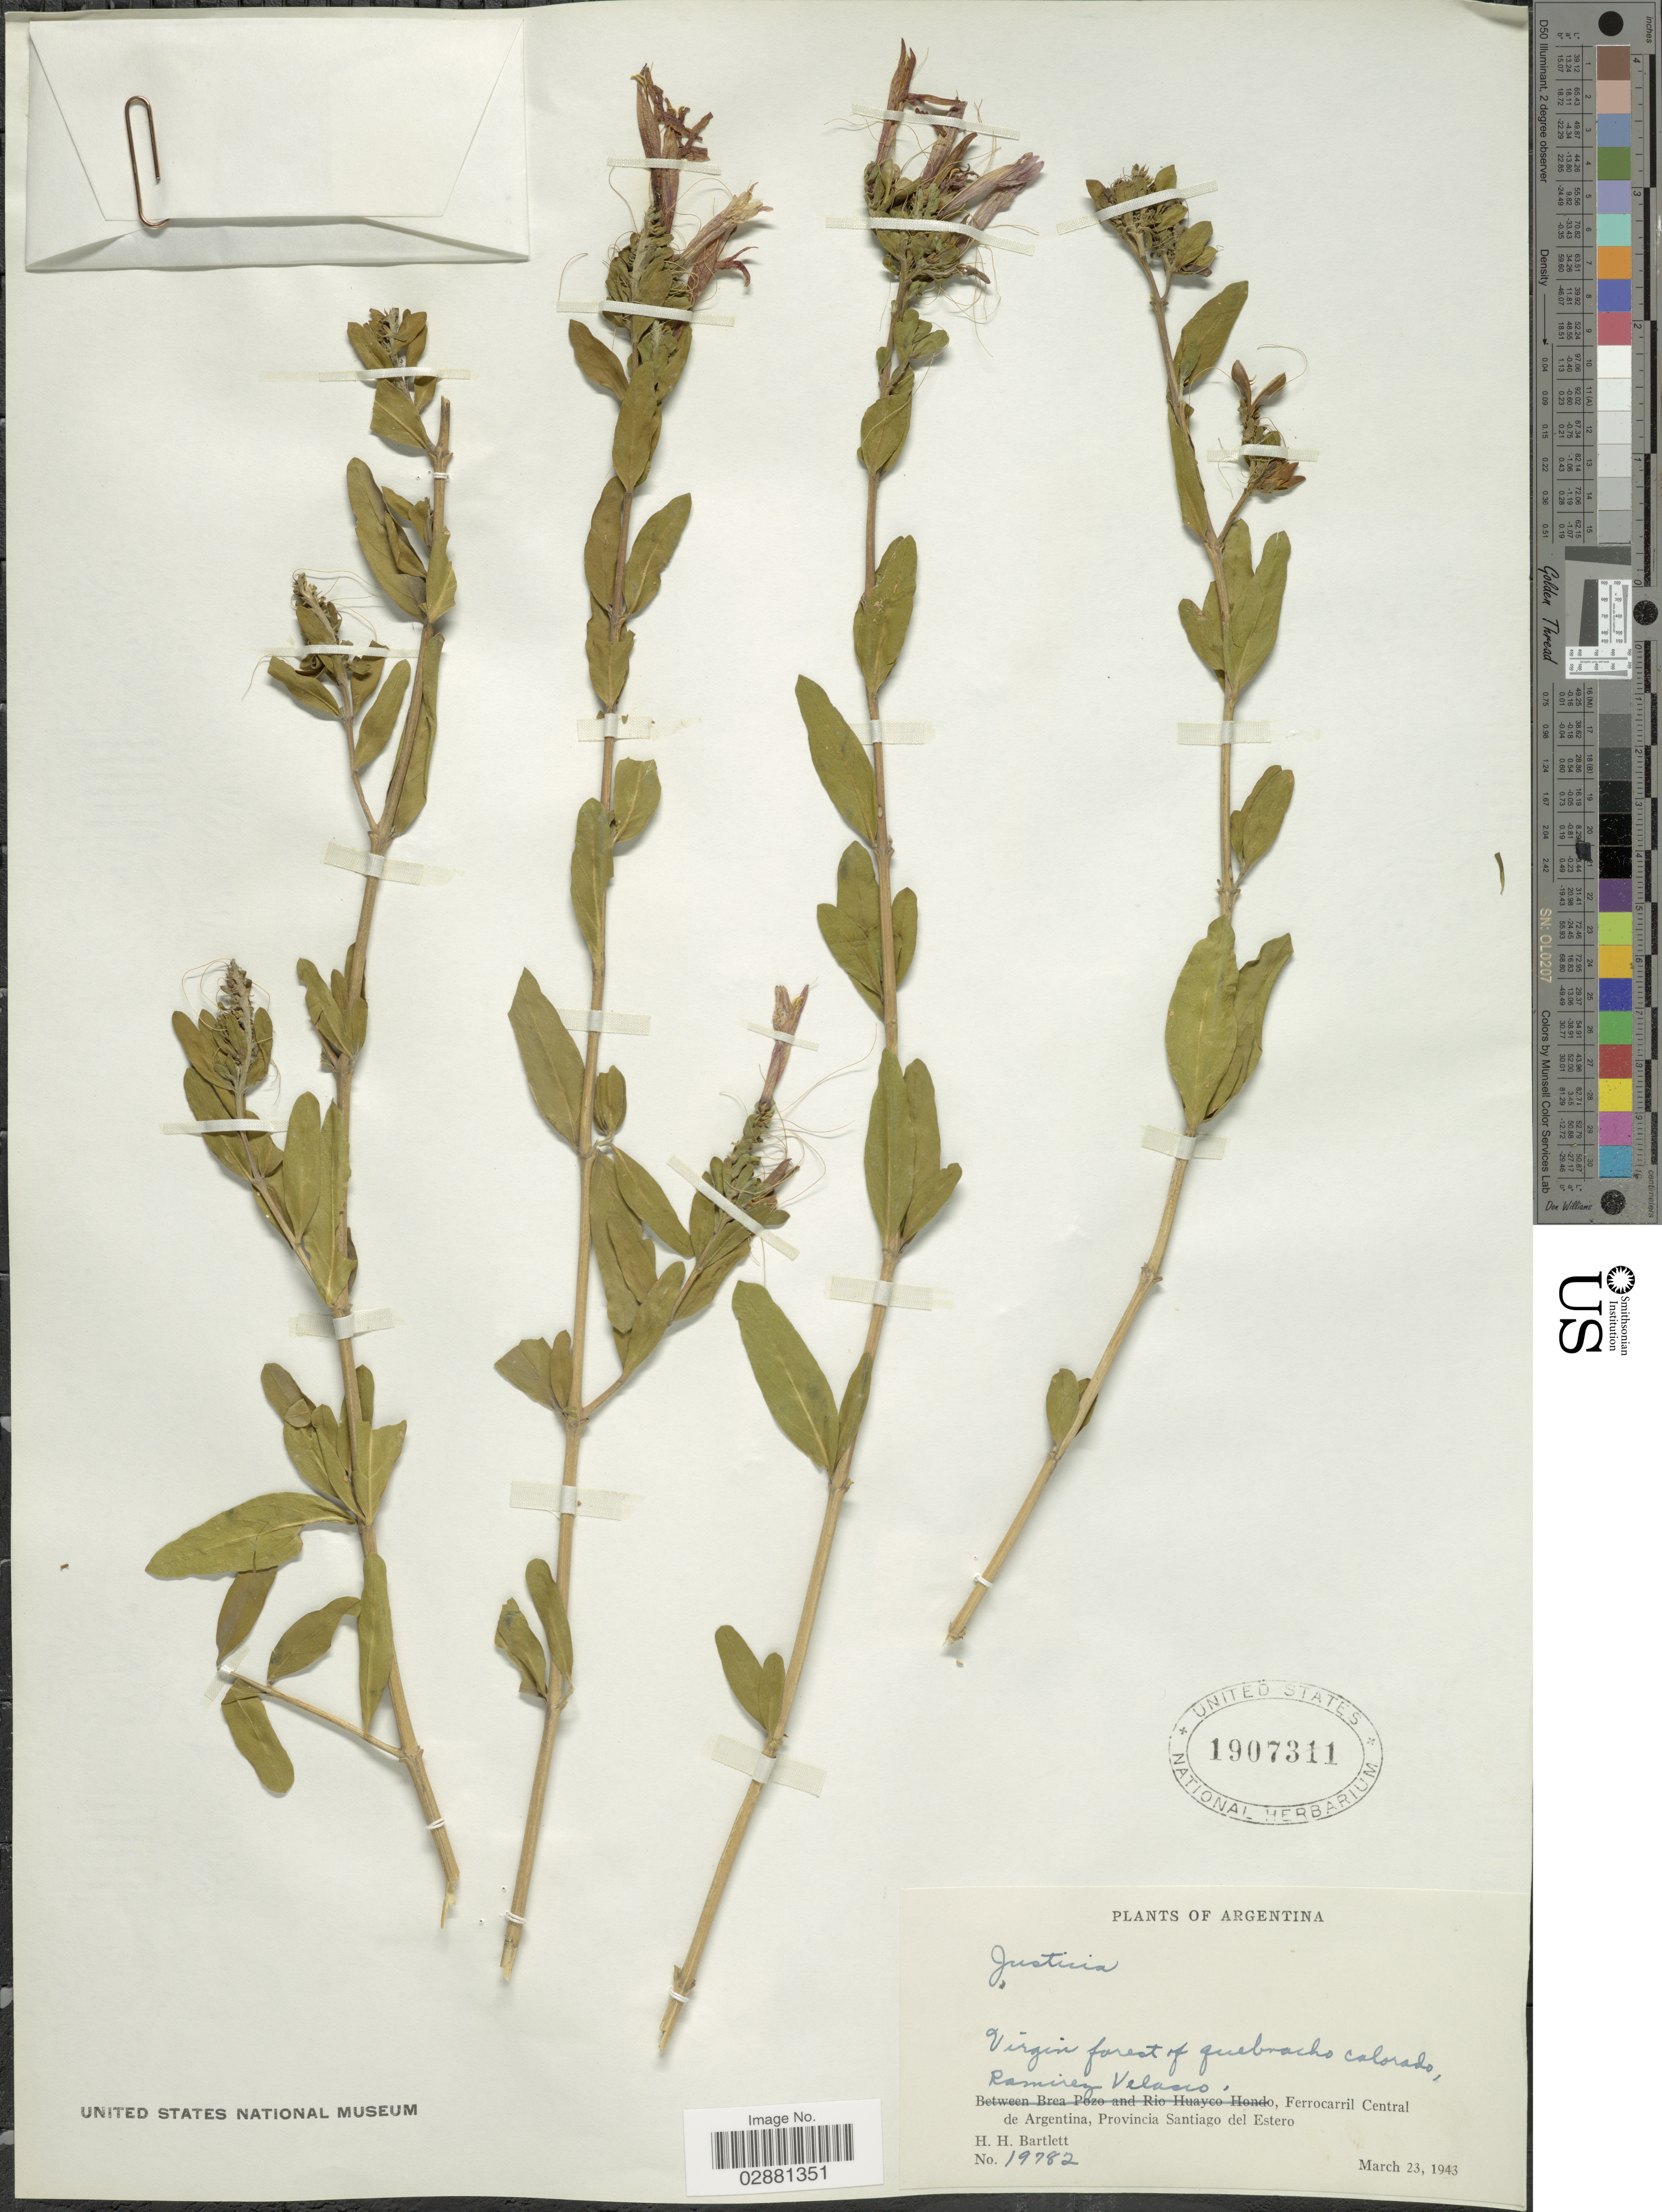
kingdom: Plantae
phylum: Tracheophyta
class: Magnoliopsida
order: Lamiales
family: Acanthaceae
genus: Justicia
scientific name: Justicia xylosteoides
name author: Griseb.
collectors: H. H. Bartlett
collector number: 19782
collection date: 1943-03-23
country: Argentina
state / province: Santiago del Estero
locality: Virgin forest of quebracho Colorado, Ramirez Velasco, Ferrocarril Central de Argentina, Provincia Santiago del Estero.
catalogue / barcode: US 1907311